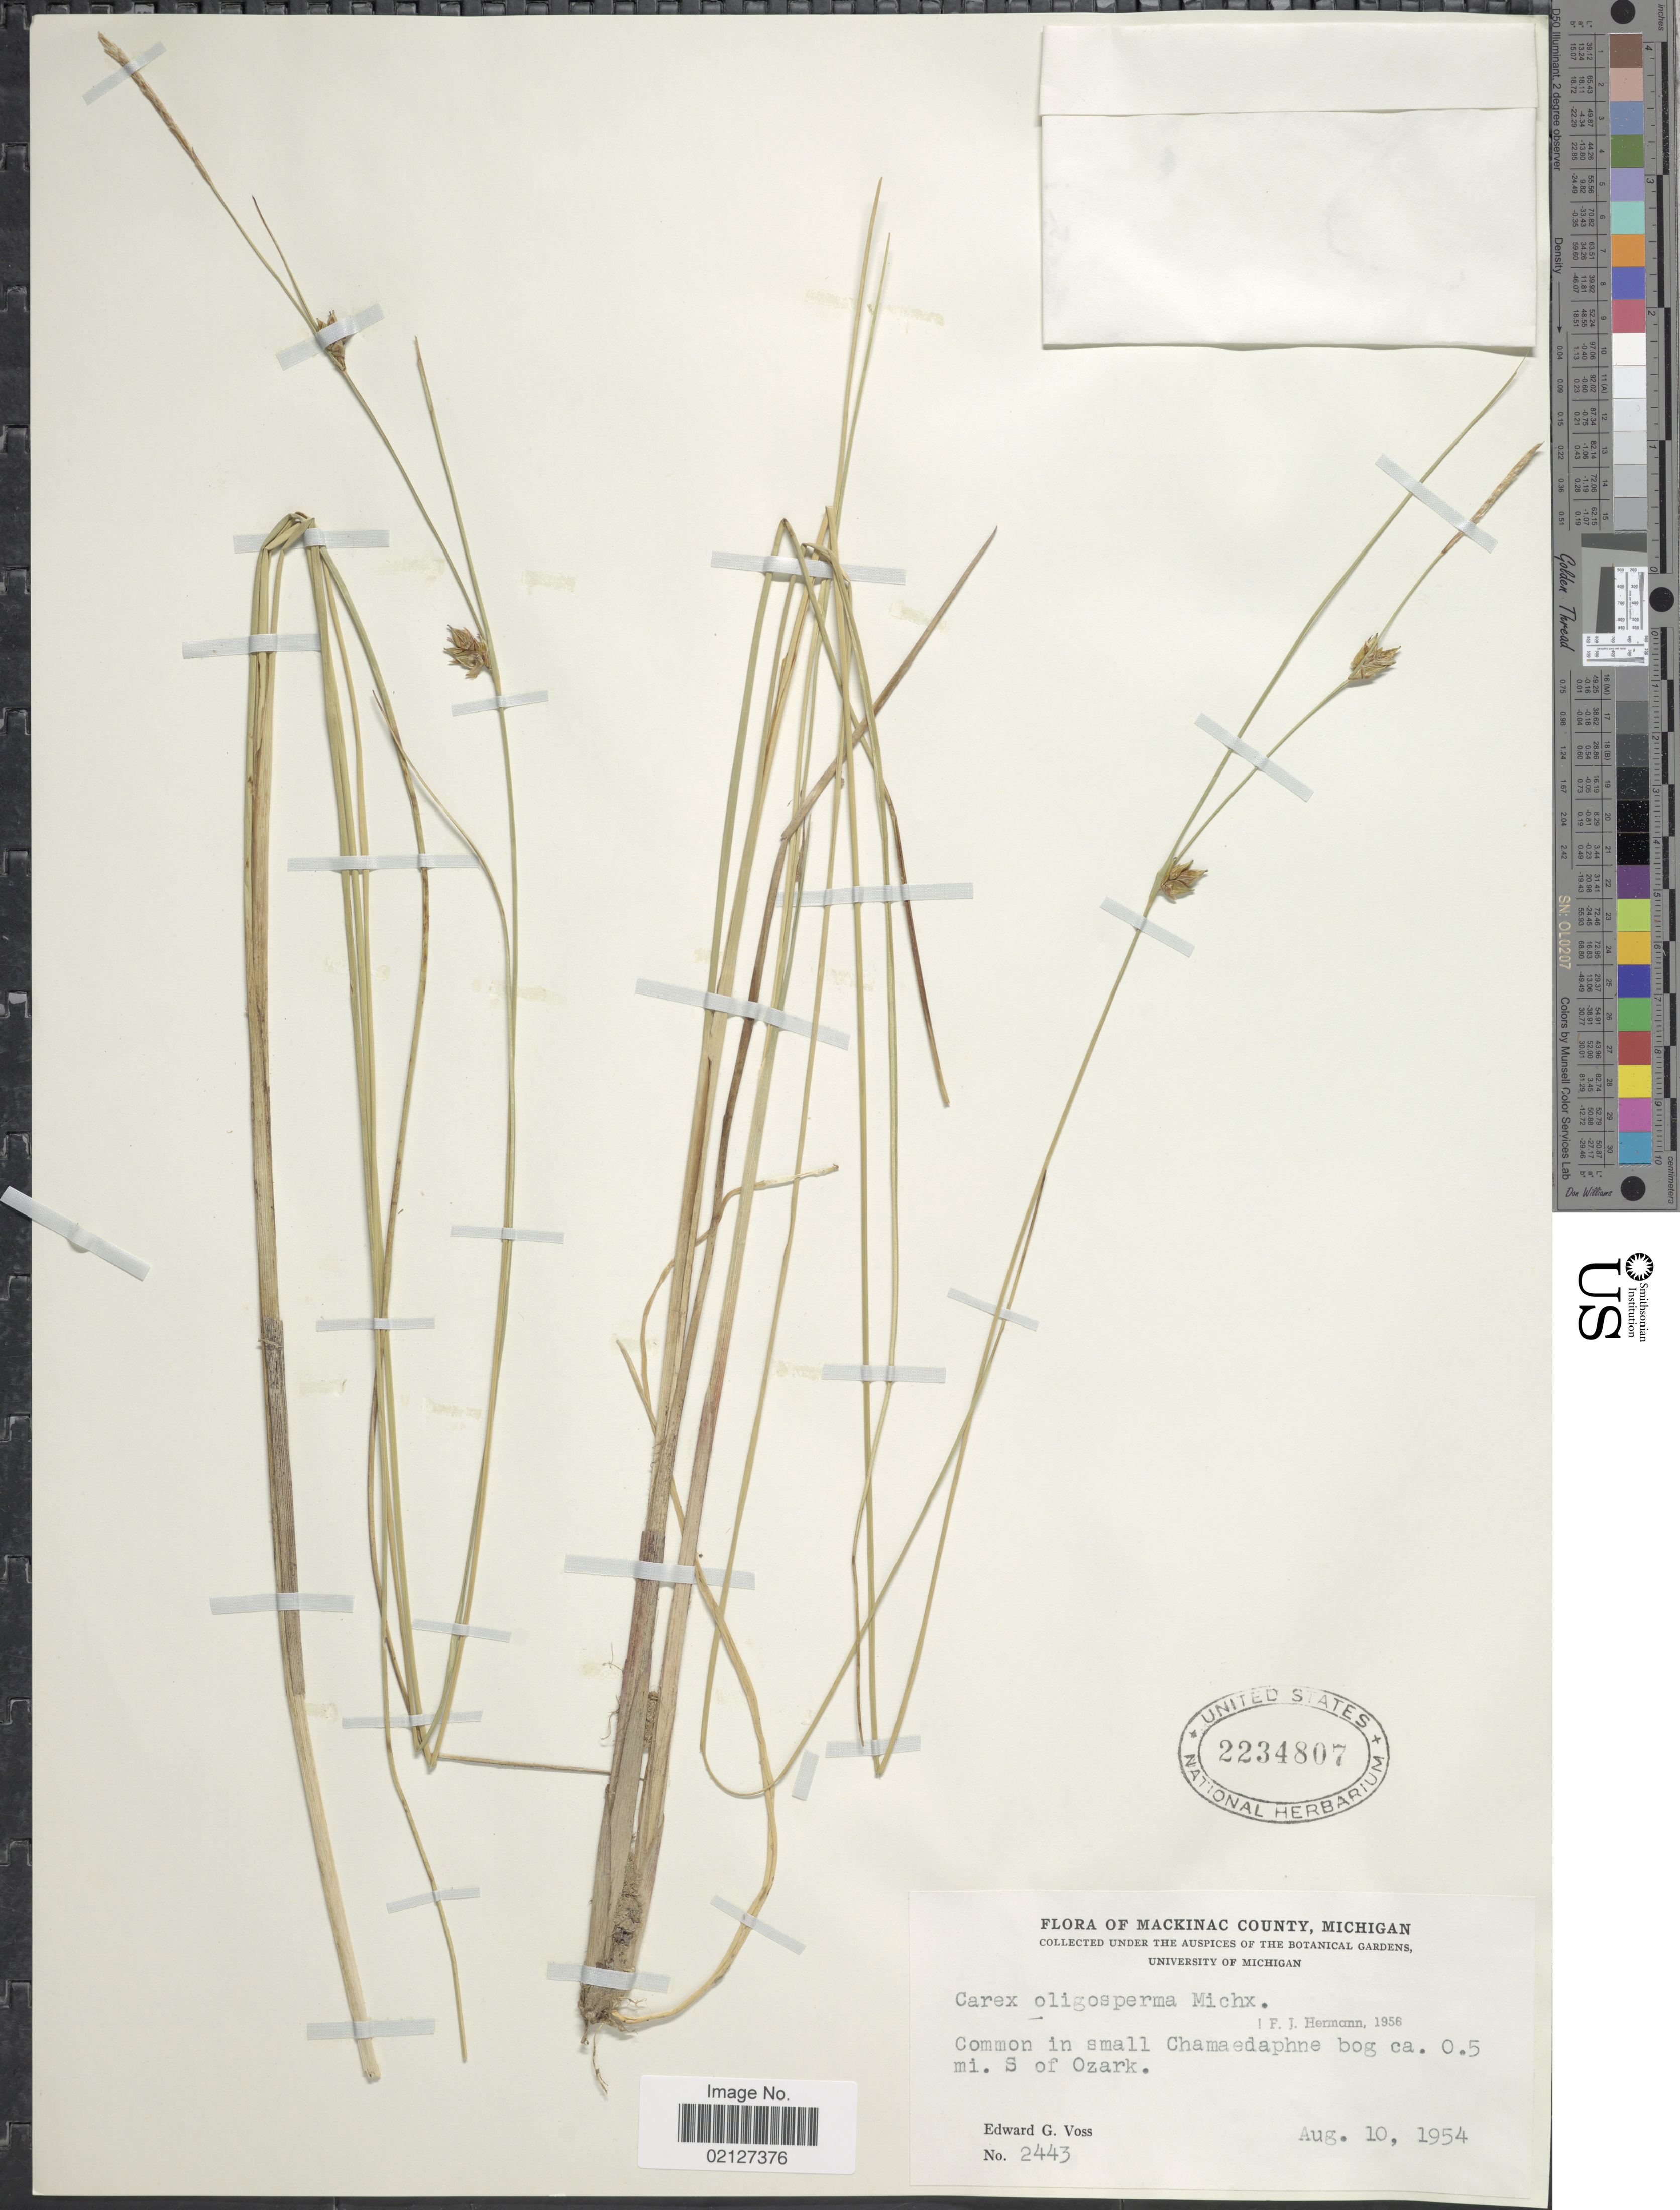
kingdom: Plantae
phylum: Tracheophyta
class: Liliopsida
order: Poales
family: Cyperaceae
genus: Carex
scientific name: Carex oligosperma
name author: Michx.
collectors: E. G. Voss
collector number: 2443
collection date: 1954-08-10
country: United States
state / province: Michigan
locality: Mackinac County, in small Chamaedaphne bog ca. 0.5 mi S. of Ozark.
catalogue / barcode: US 2234807